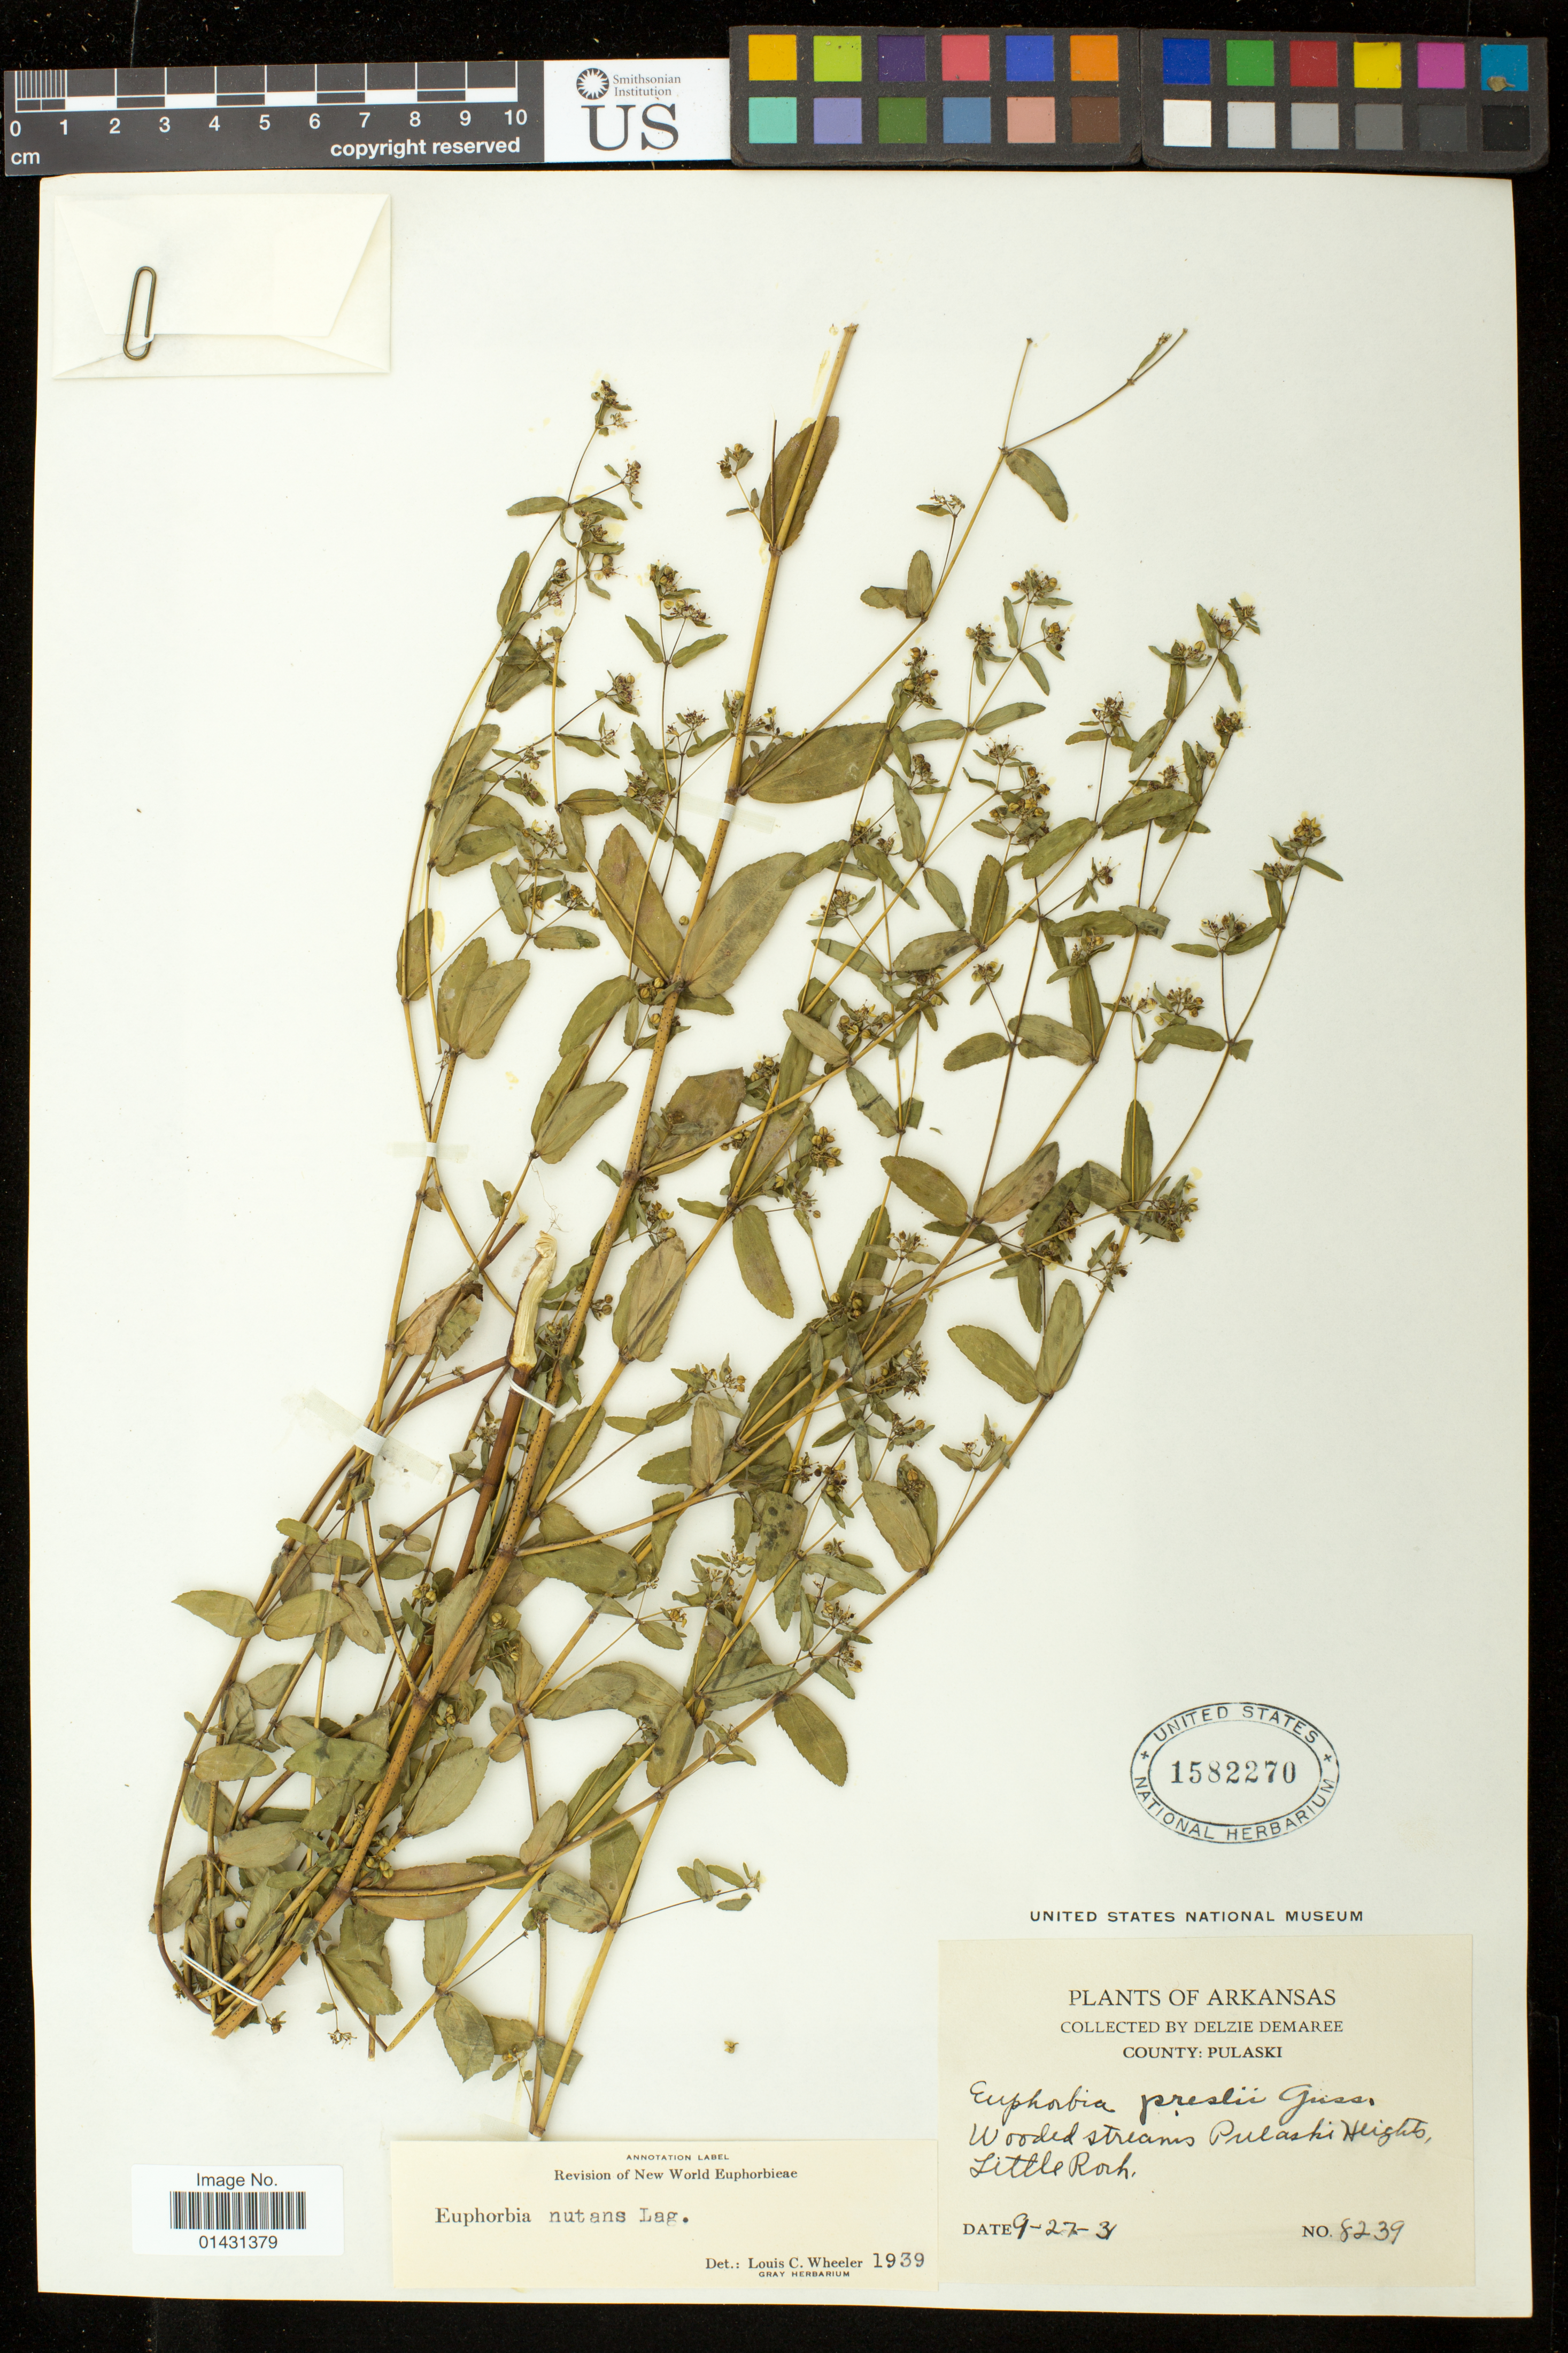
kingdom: Plantae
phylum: Tracheophyta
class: Magnoliopsida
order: Malpighiales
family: Euphorbiaceae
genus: Euphorbia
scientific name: Euphorbia maculata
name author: L.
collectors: D. Demaree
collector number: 8239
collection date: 1931-09-27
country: United States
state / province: Arkansas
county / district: Pulaski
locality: Pulaski Heights, Little Rock.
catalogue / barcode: US 1582270